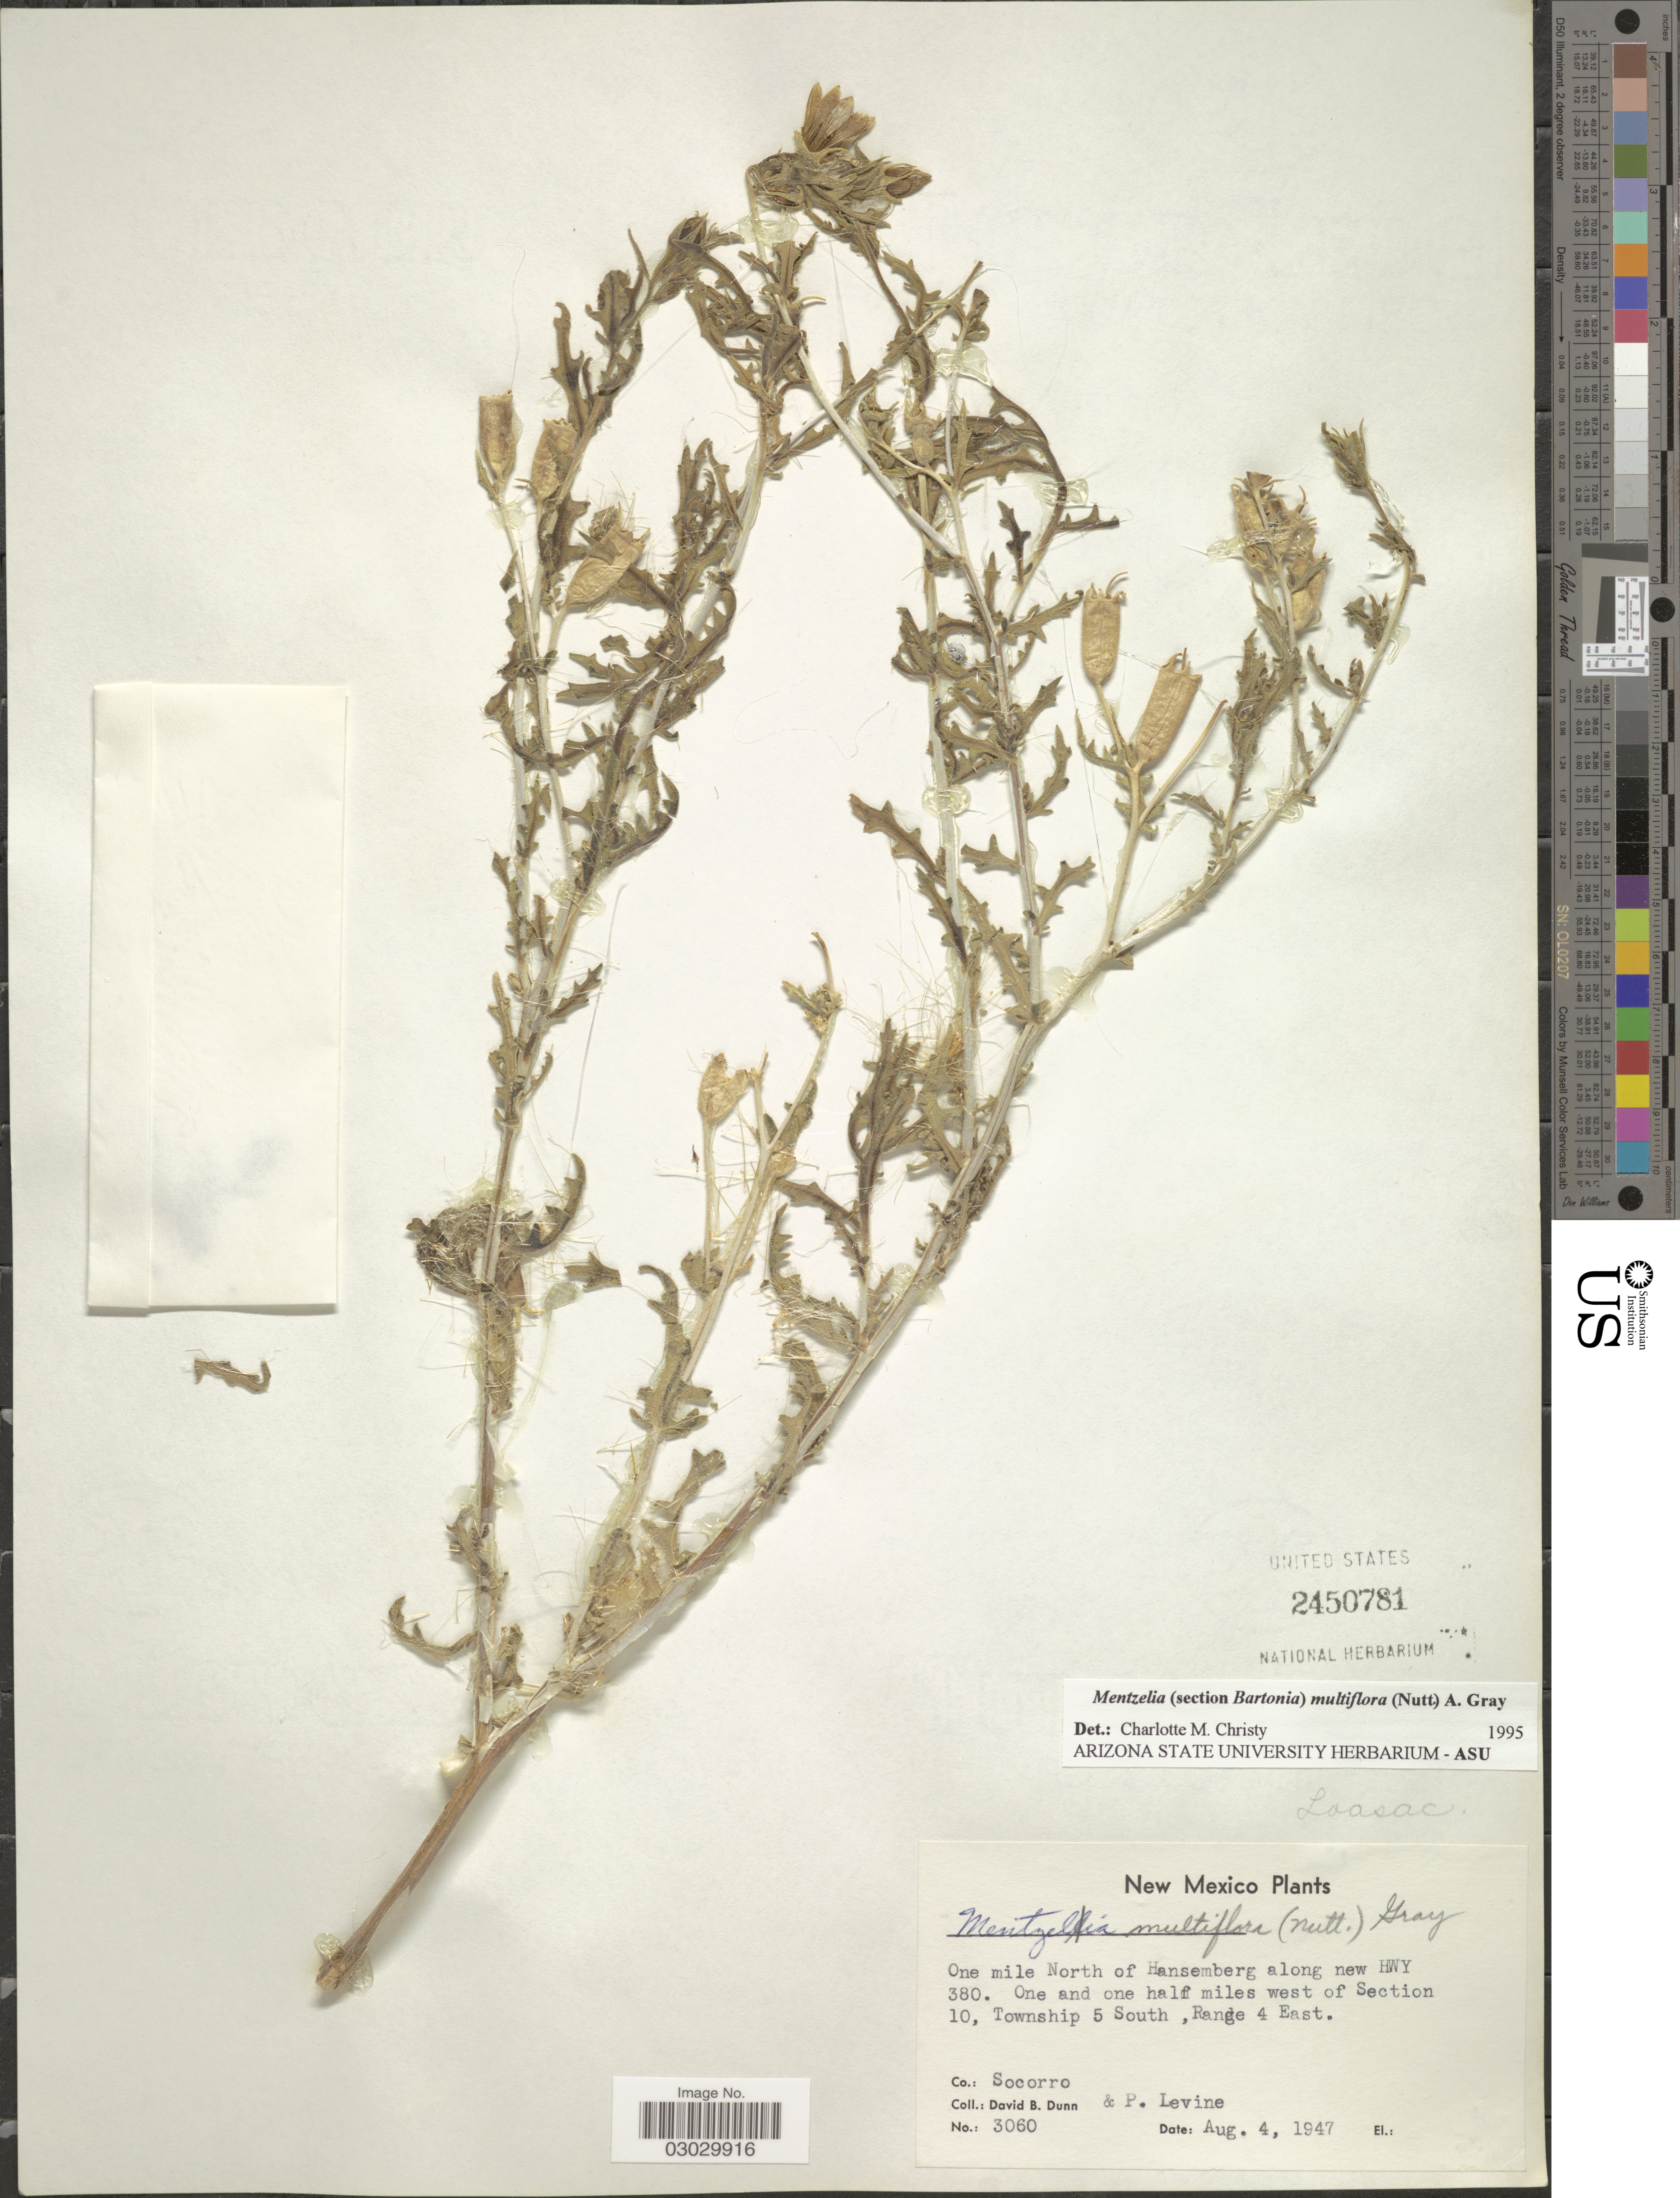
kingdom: Plantae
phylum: Tracheophyta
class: Magnoliopsida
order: Cornales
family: Loasaceae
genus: Mentzelia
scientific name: Mentzelia multiflora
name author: (Nutt.) A. Gray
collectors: D. B. Dunn & P. Levine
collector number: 3060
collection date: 1947-08-04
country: United States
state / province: New Mexico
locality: One mile North of Hansemberg along new HWY 380. One and one half miles west of Section 10, Township 5 South, Range 4 East. Co.: Socorro.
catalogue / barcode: US 2450781